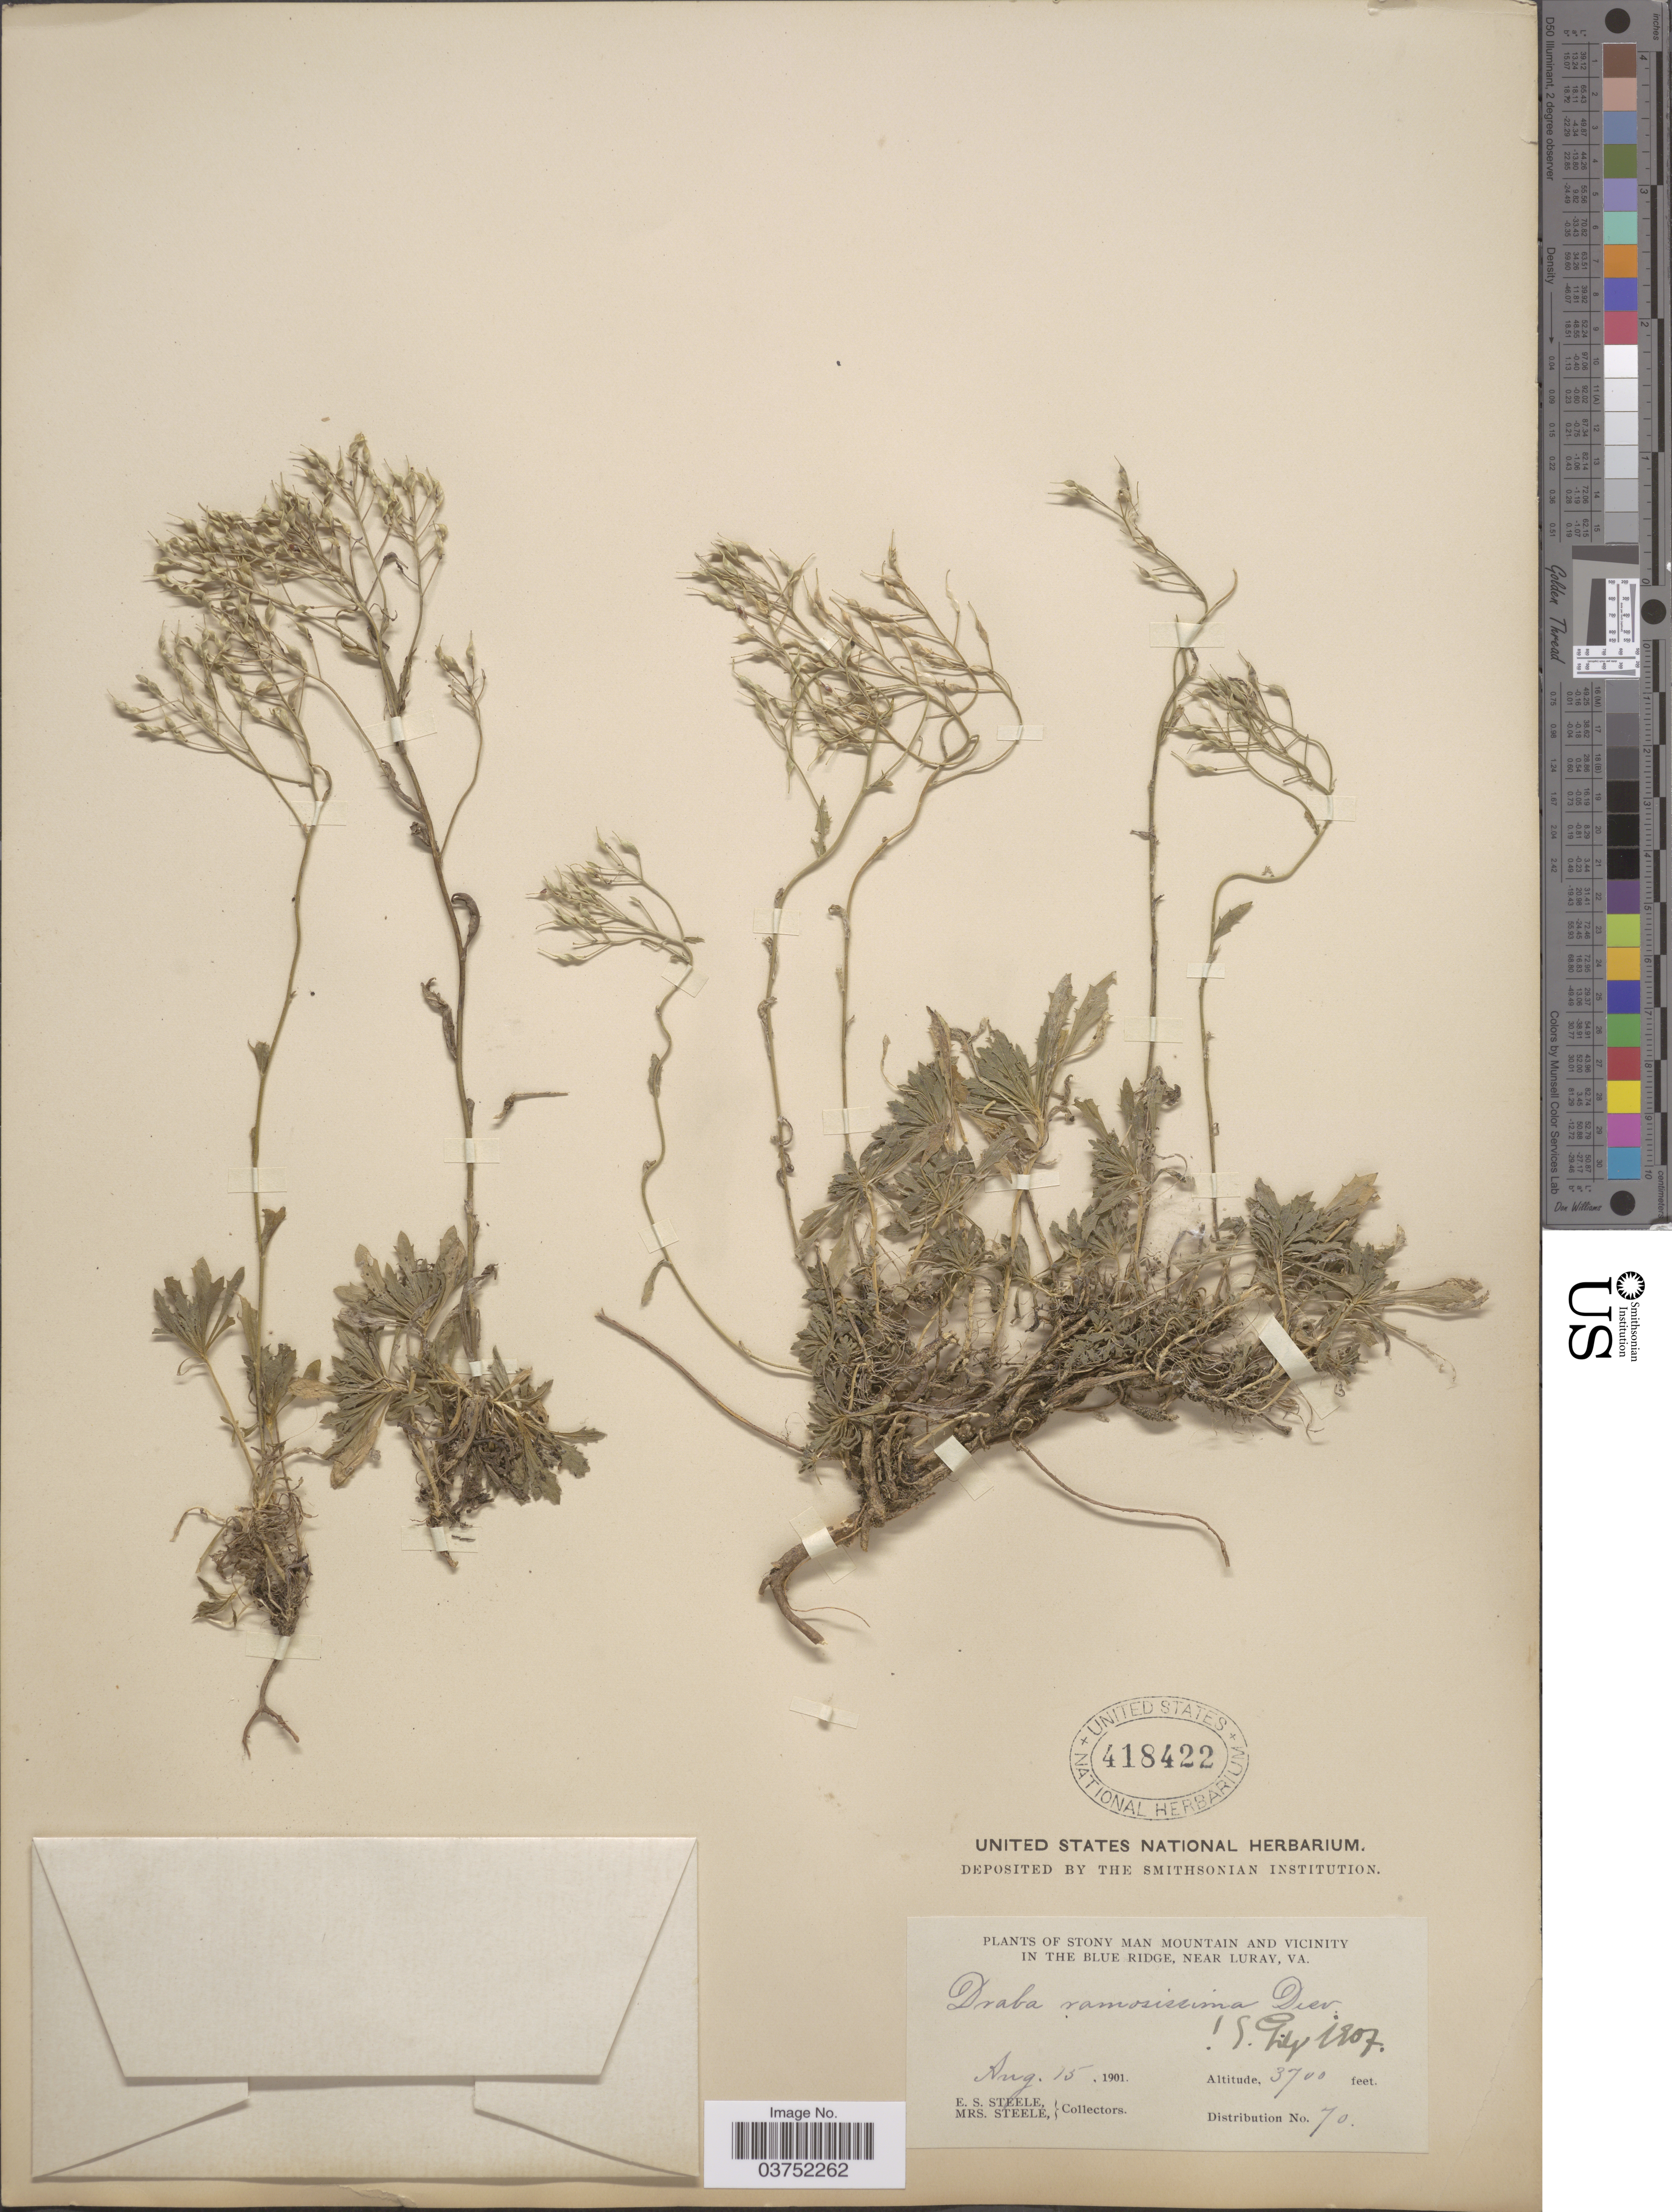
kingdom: Plantae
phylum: Tracheophyta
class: Magnoliopsida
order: Brassicales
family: Brassicaceae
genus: Draba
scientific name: Draba ramosissima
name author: Desv.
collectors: E. Steele & Mrs. E. S. Steele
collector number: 70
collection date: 1901-08-15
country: United States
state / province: Virginia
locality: Stoney Man Mountain and Vicinity In The Blue Ridge, Near Luray.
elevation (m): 1128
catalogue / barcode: US 418422